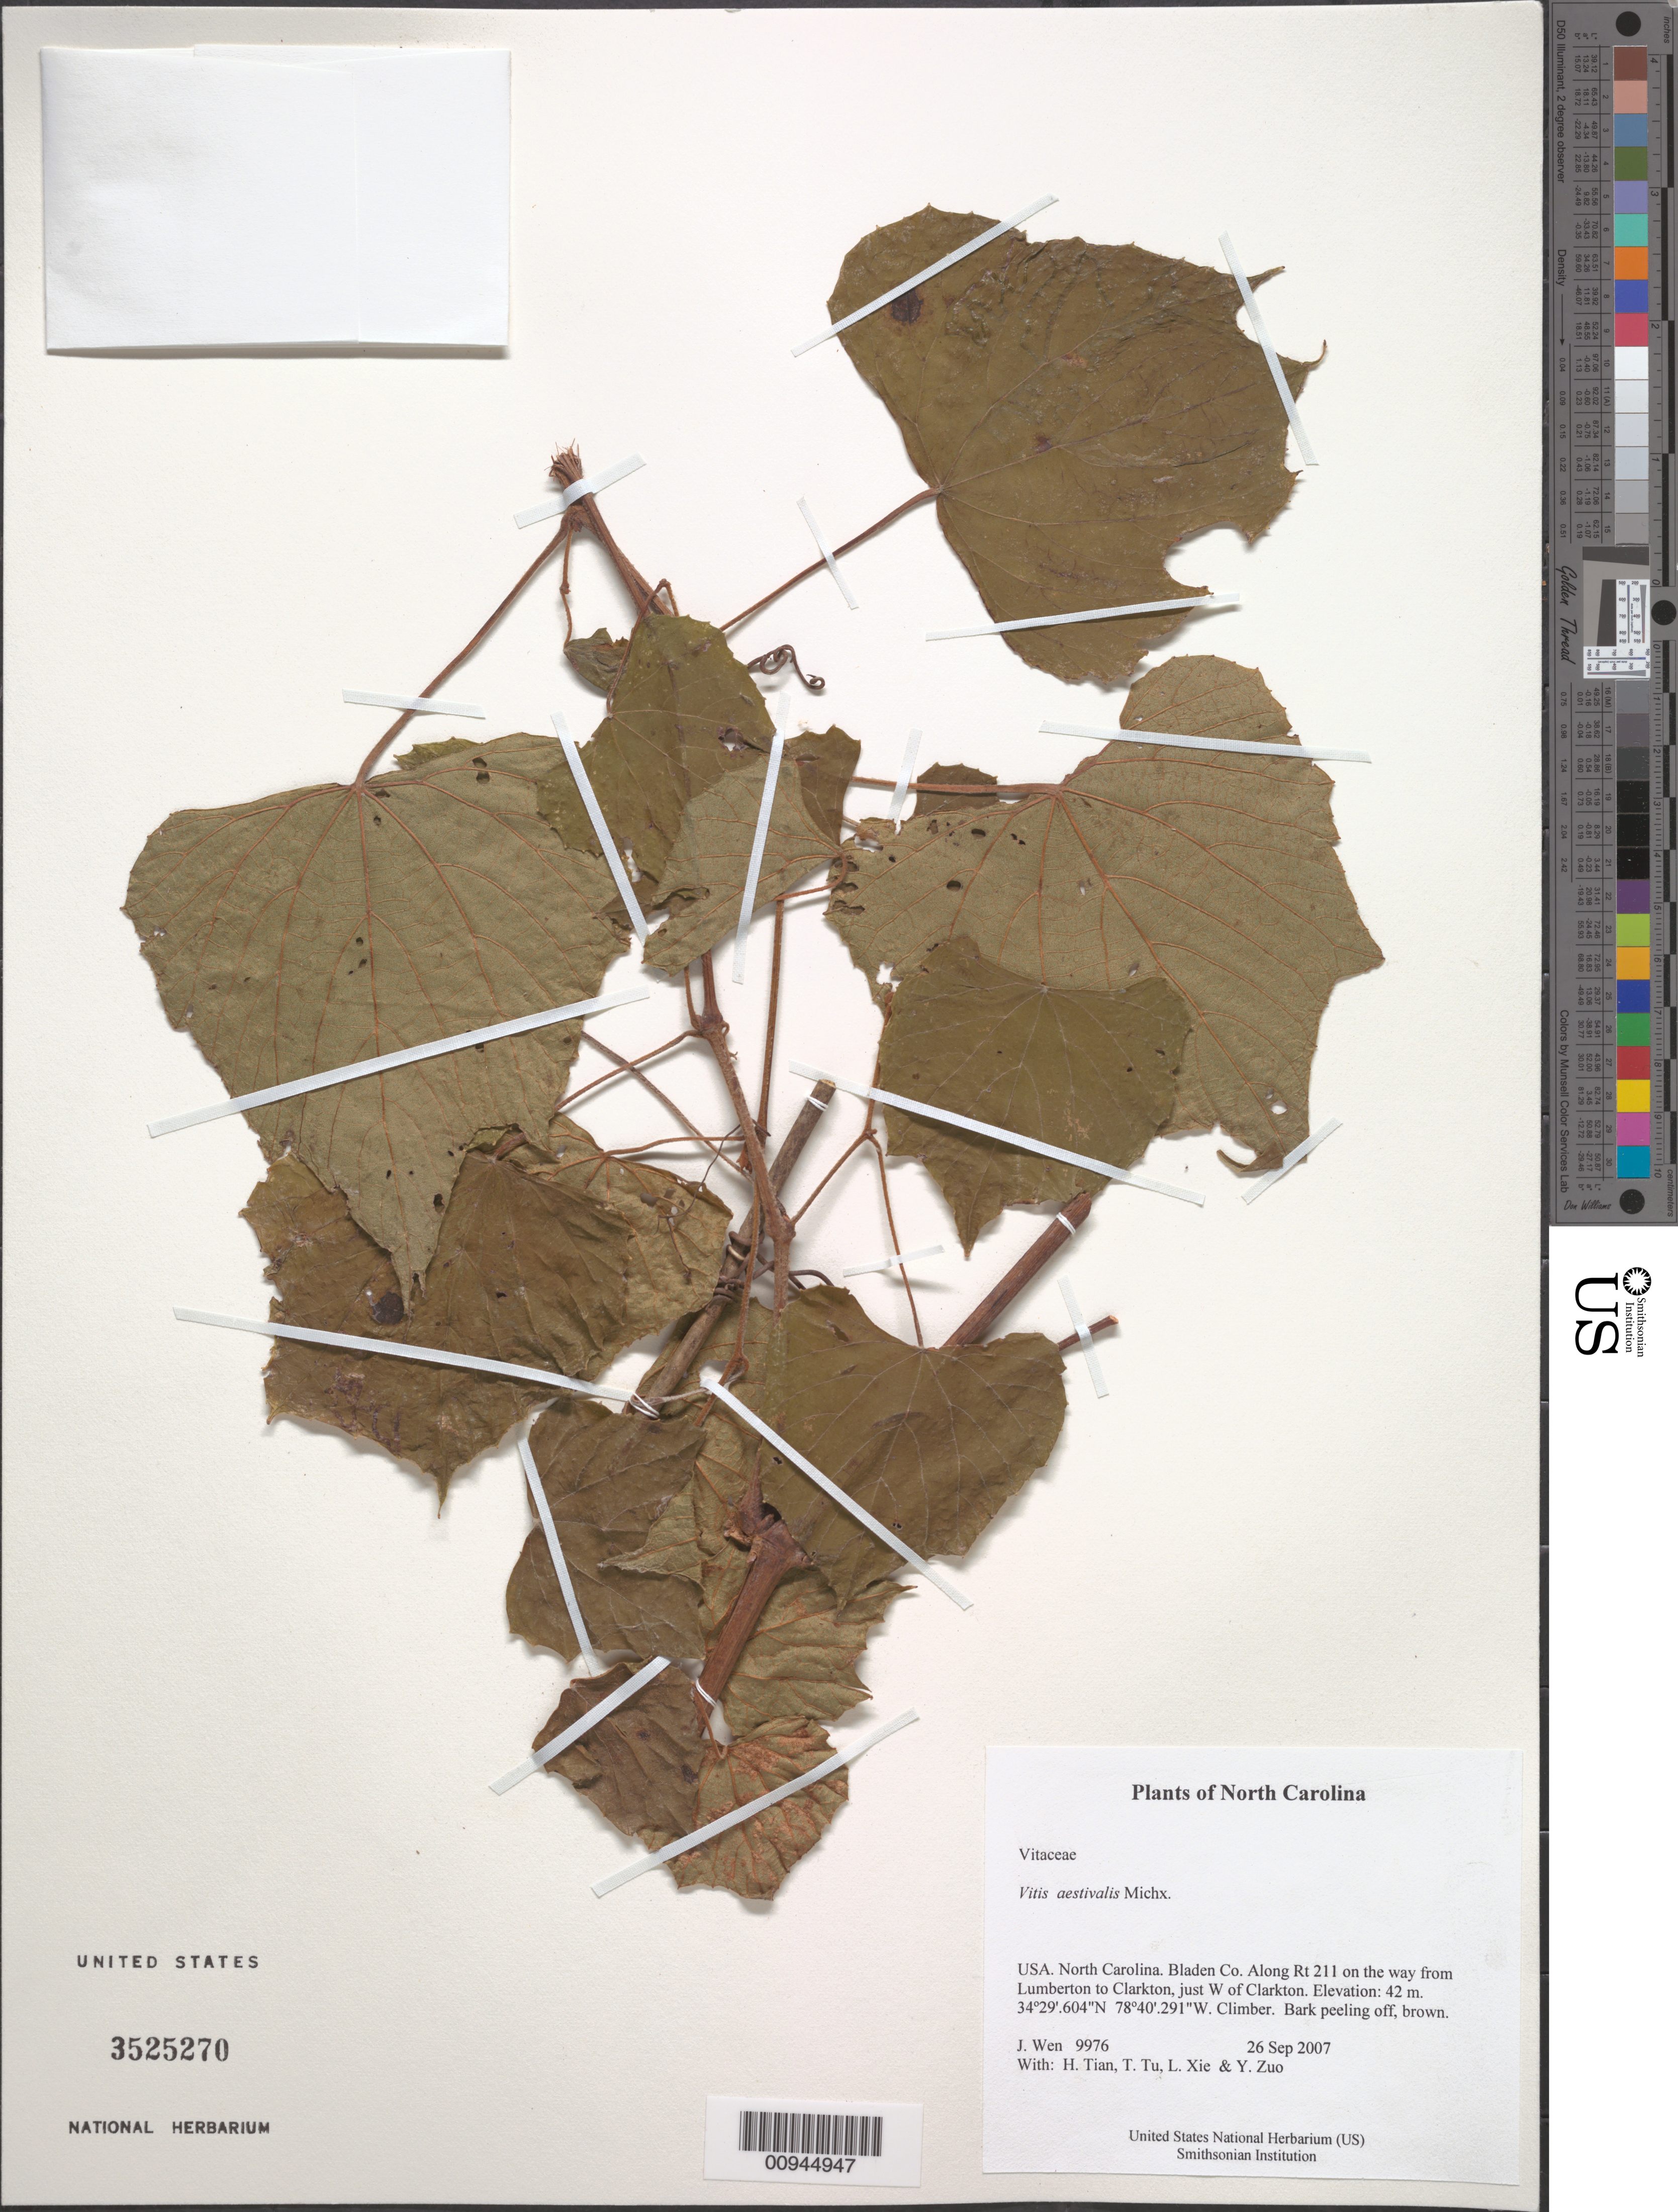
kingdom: Plantae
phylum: Tracheophyta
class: Magnoliopsida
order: Vitales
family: Vitaceae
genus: Vitis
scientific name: Vitis aestivalis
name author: Michx.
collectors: J. Wen, H. Tian, T. Tu, L. Xie & Y. Zuo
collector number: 9976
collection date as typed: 26 Sep 2007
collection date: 2007-09-26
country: United States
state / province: North Carolina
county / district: Bladen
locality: Along Rt 211 on the way from Lumberton to Clarkton, just W of Clarkton.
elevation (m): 42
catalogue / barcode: US 3525270